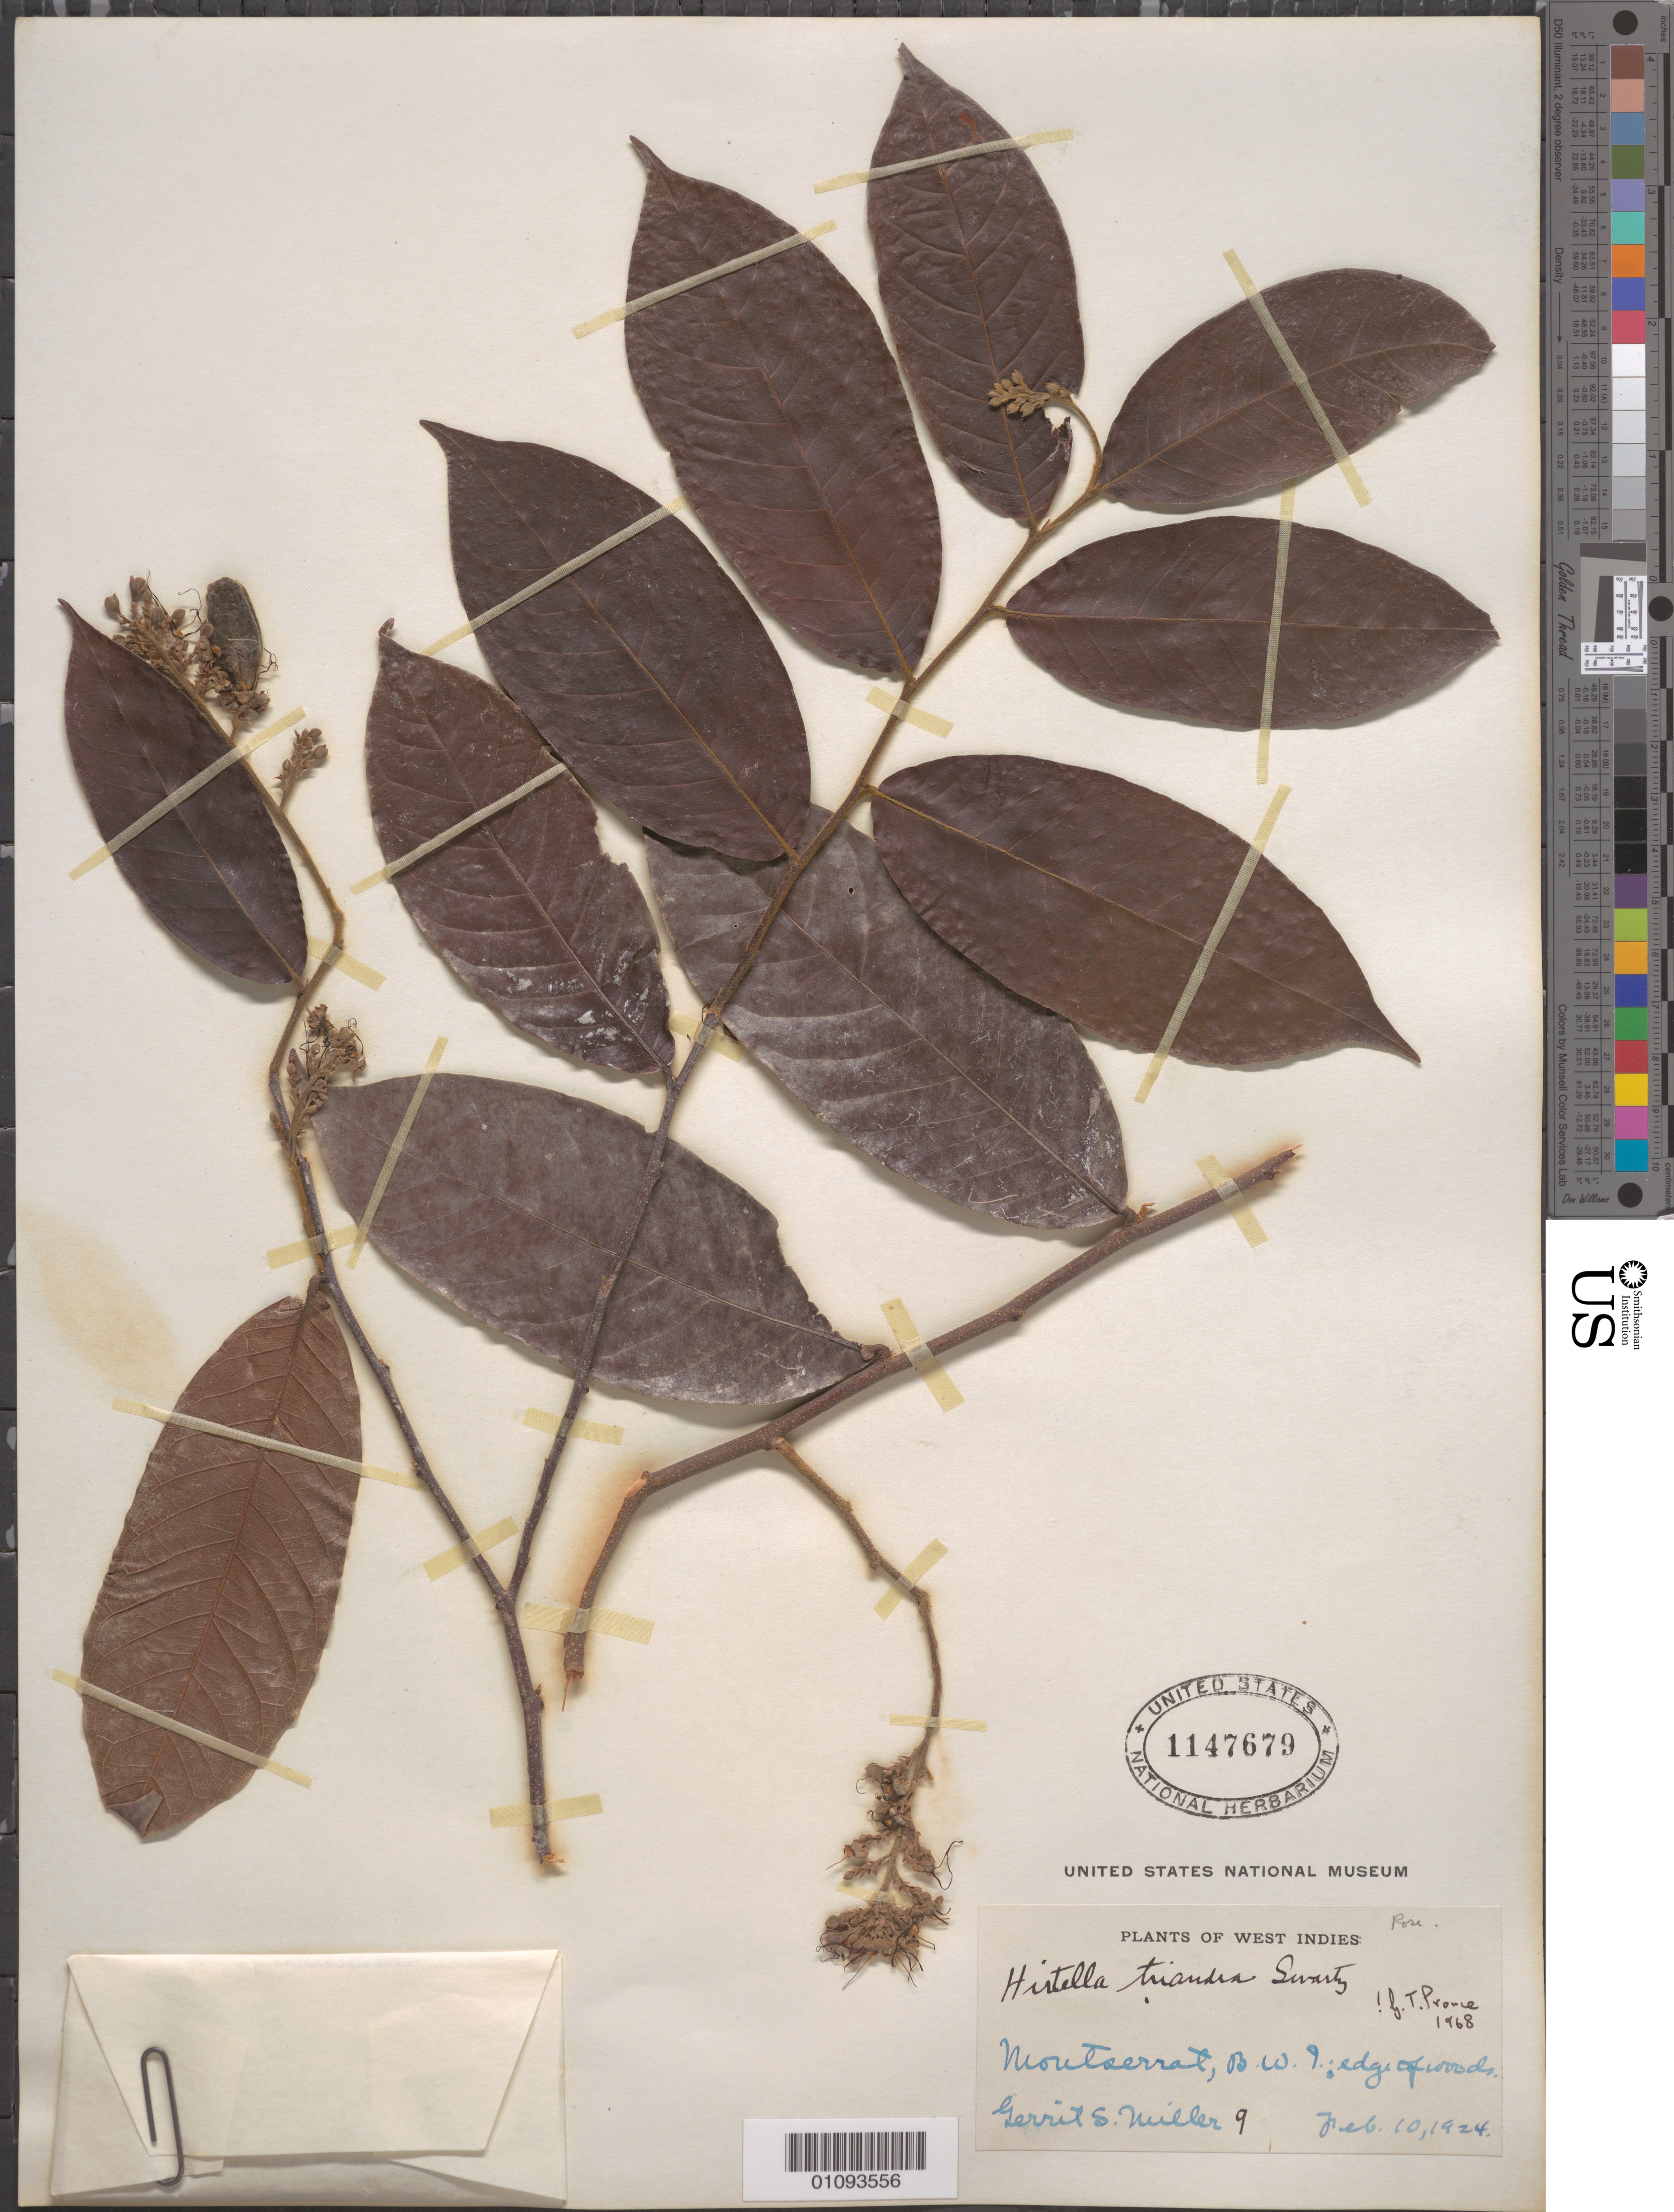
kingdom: Plantae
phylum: Tracheophyta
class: Magnoliopsida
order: Malpighiales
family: Chrysobalanaceae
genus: Hirtella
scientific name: Hirtella triandra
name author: Sw.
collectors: G. S. Miller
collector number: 9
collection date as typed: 10 Feb 1924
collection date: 1924-02-10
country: Montserrat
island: Montserrat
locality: edge of woods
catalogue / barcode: US 1147679